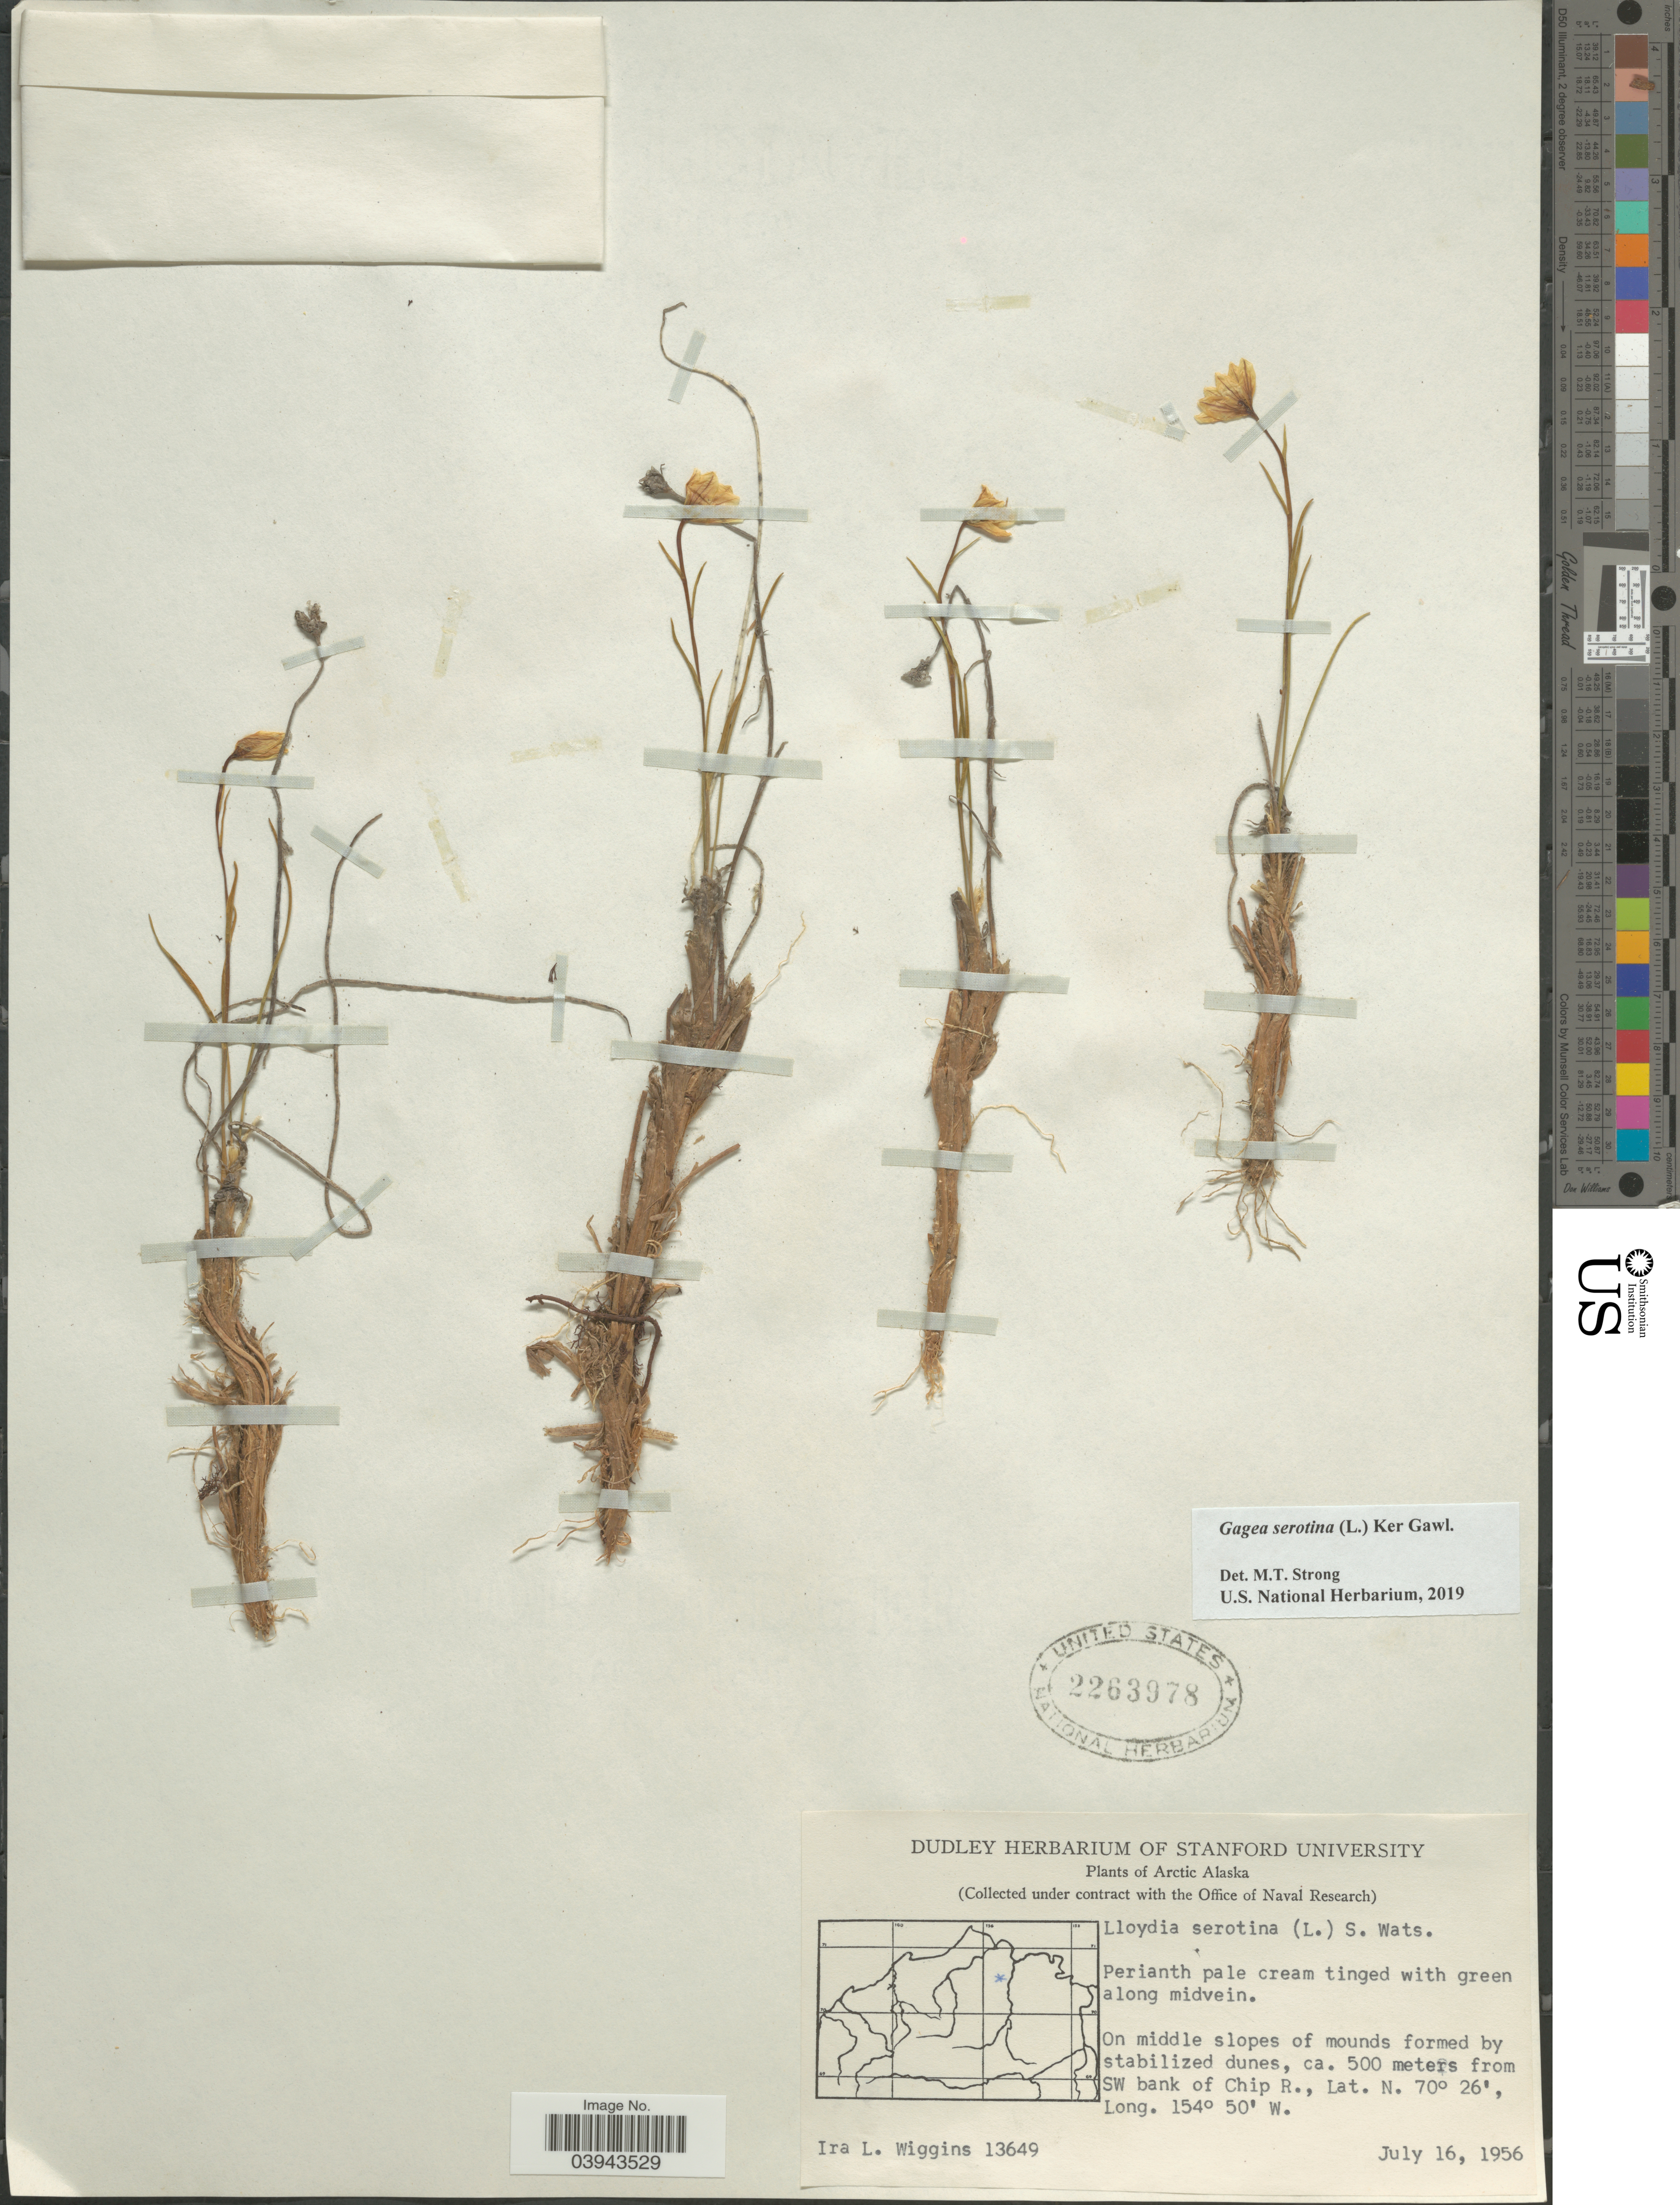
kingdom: Plantae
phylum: Tracheophyta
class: Liliopsida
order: Liliales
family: Liliaceae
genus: Lloydia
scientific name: Lloydia serotina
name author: (L.) Salisb. ex Rchb.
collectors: I. L. Wiggins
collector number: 13649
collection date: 1956-07-16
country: United States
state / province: Alaska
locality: Arctic Alaska. On middle slopes of mounds formed by stabilized dunes, ca. 500 meters from SW bank of Chip R.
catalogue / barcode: US 2263978